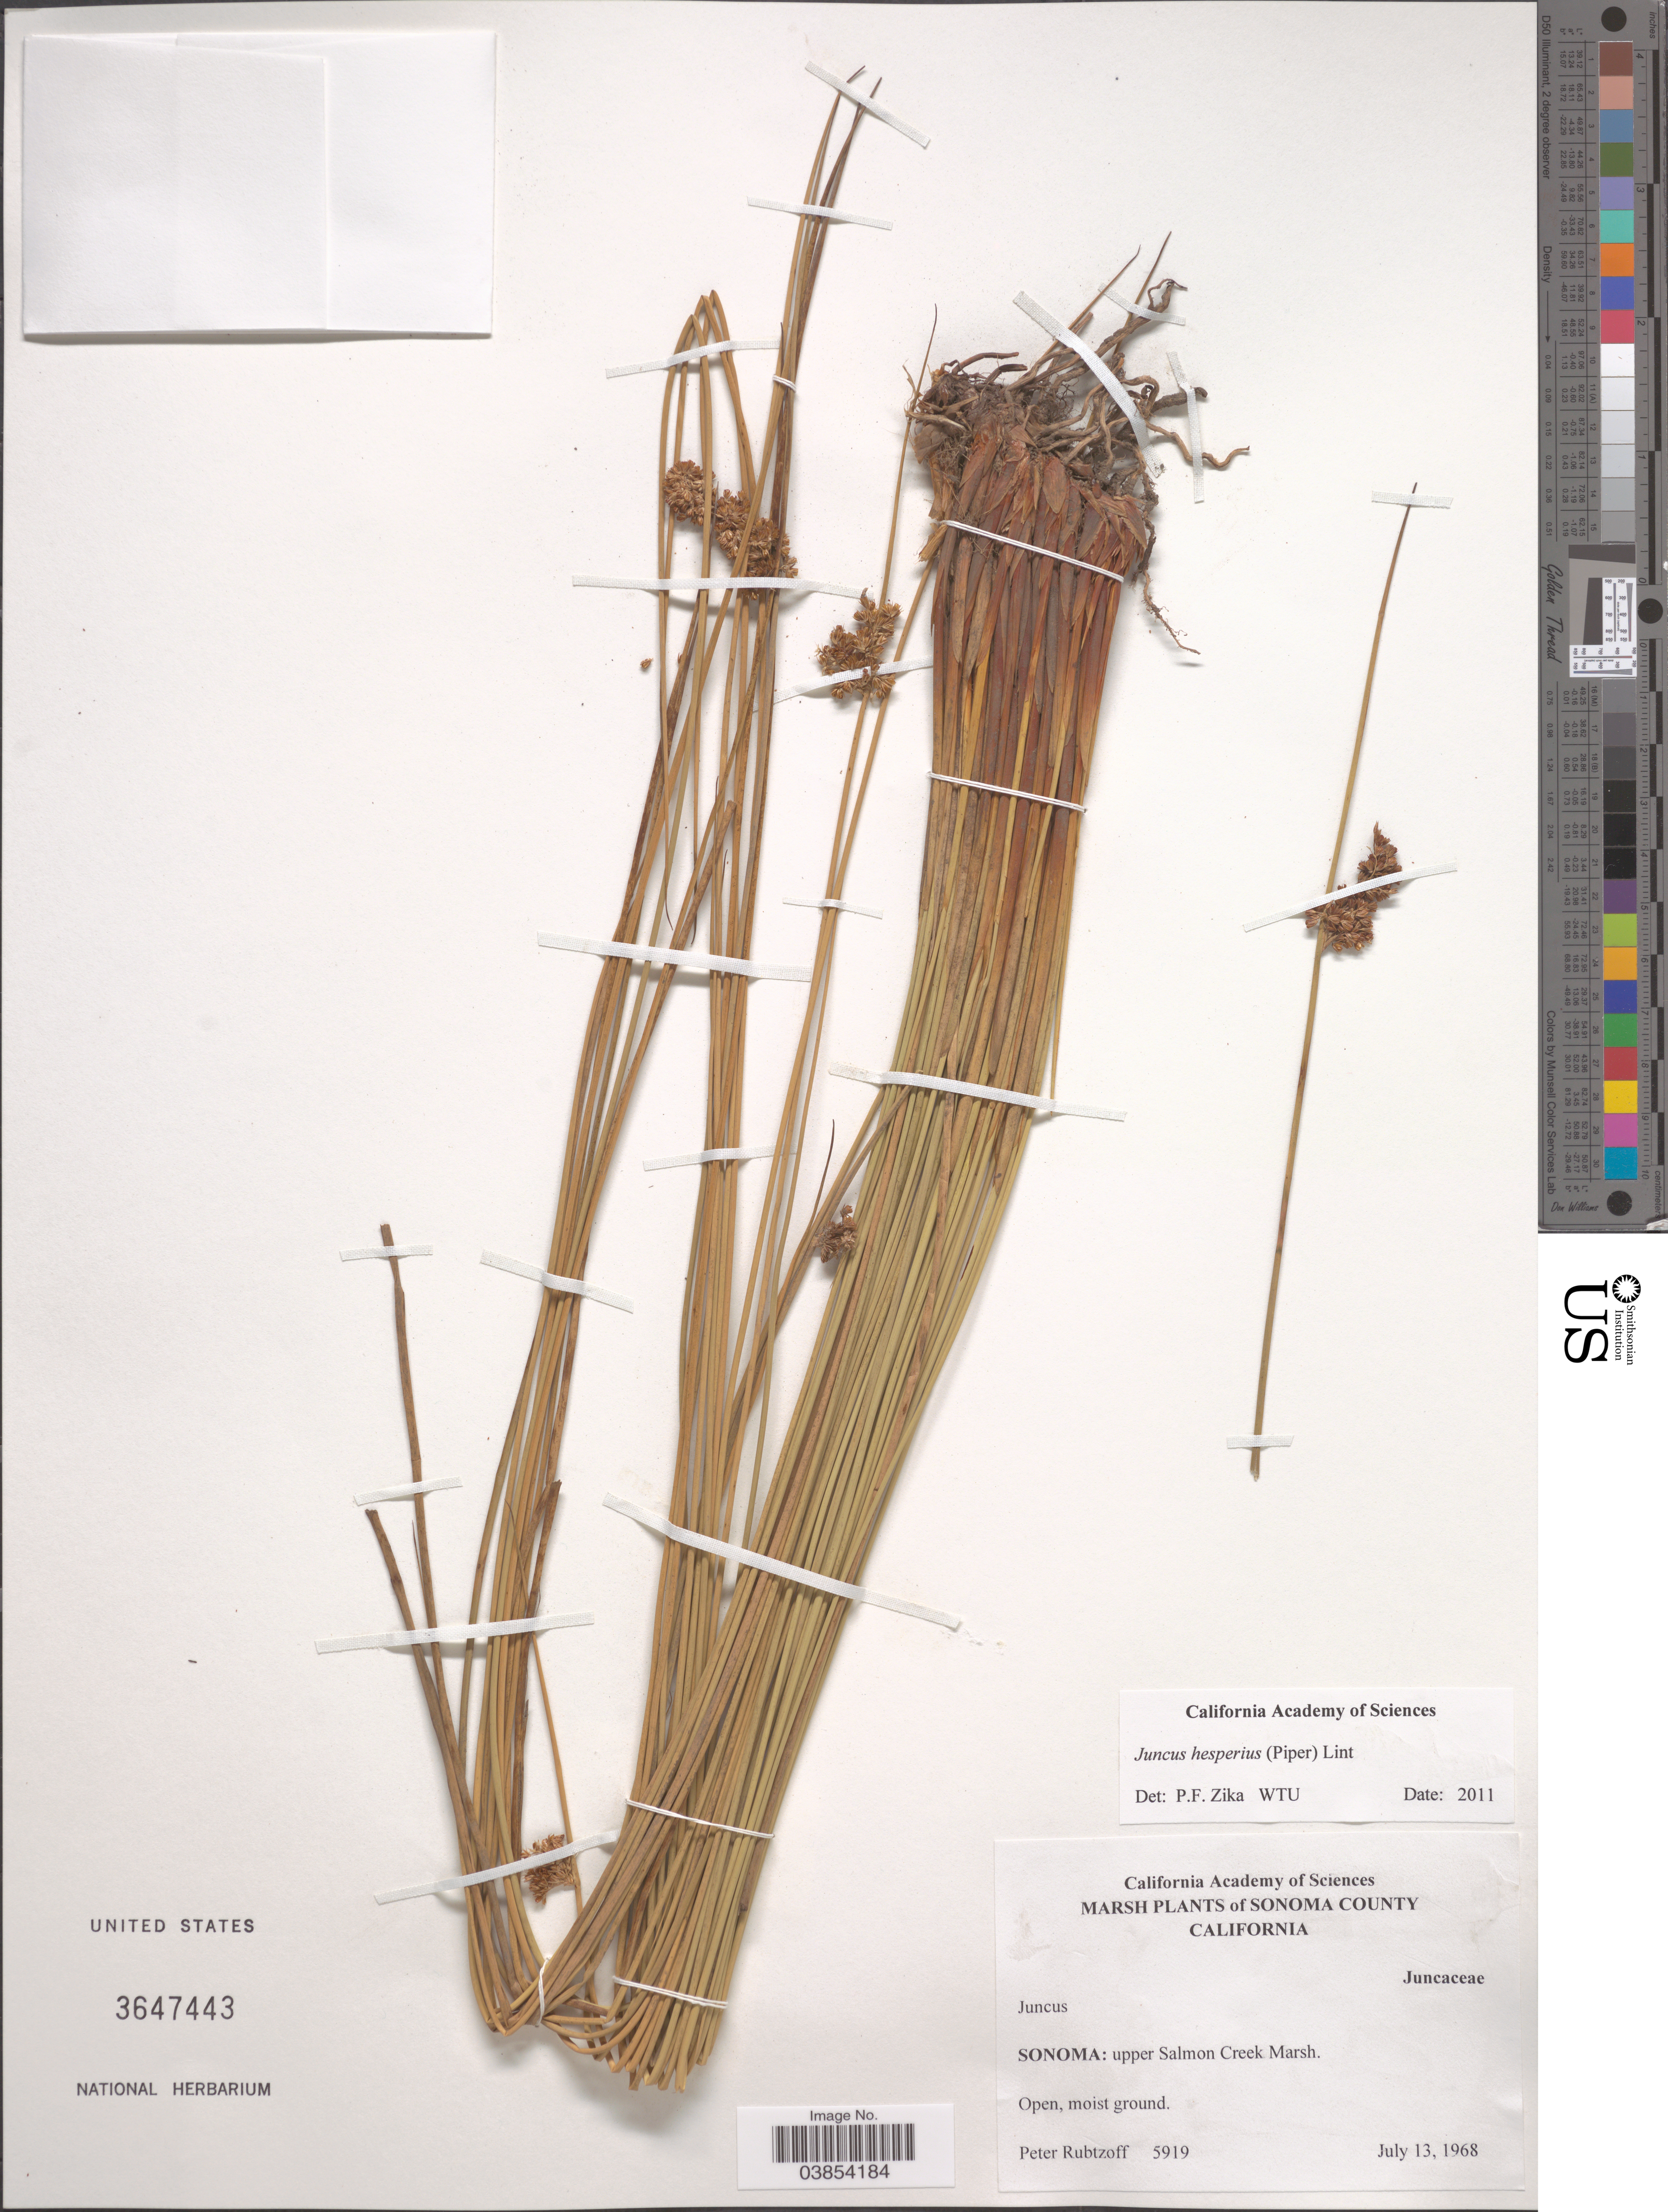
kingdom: Plantae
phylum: Tracheophyta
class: Liliopsida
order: Poales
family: Juncaceae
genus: Juncus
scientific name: Juncus hesperius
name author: (Piper) Lint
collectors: P. Rubtzoff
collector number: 5919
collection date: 1968-07-13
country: United States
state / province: California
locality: Sonoma: upper Salmon Creek Marsh.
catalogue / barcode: US 3647443